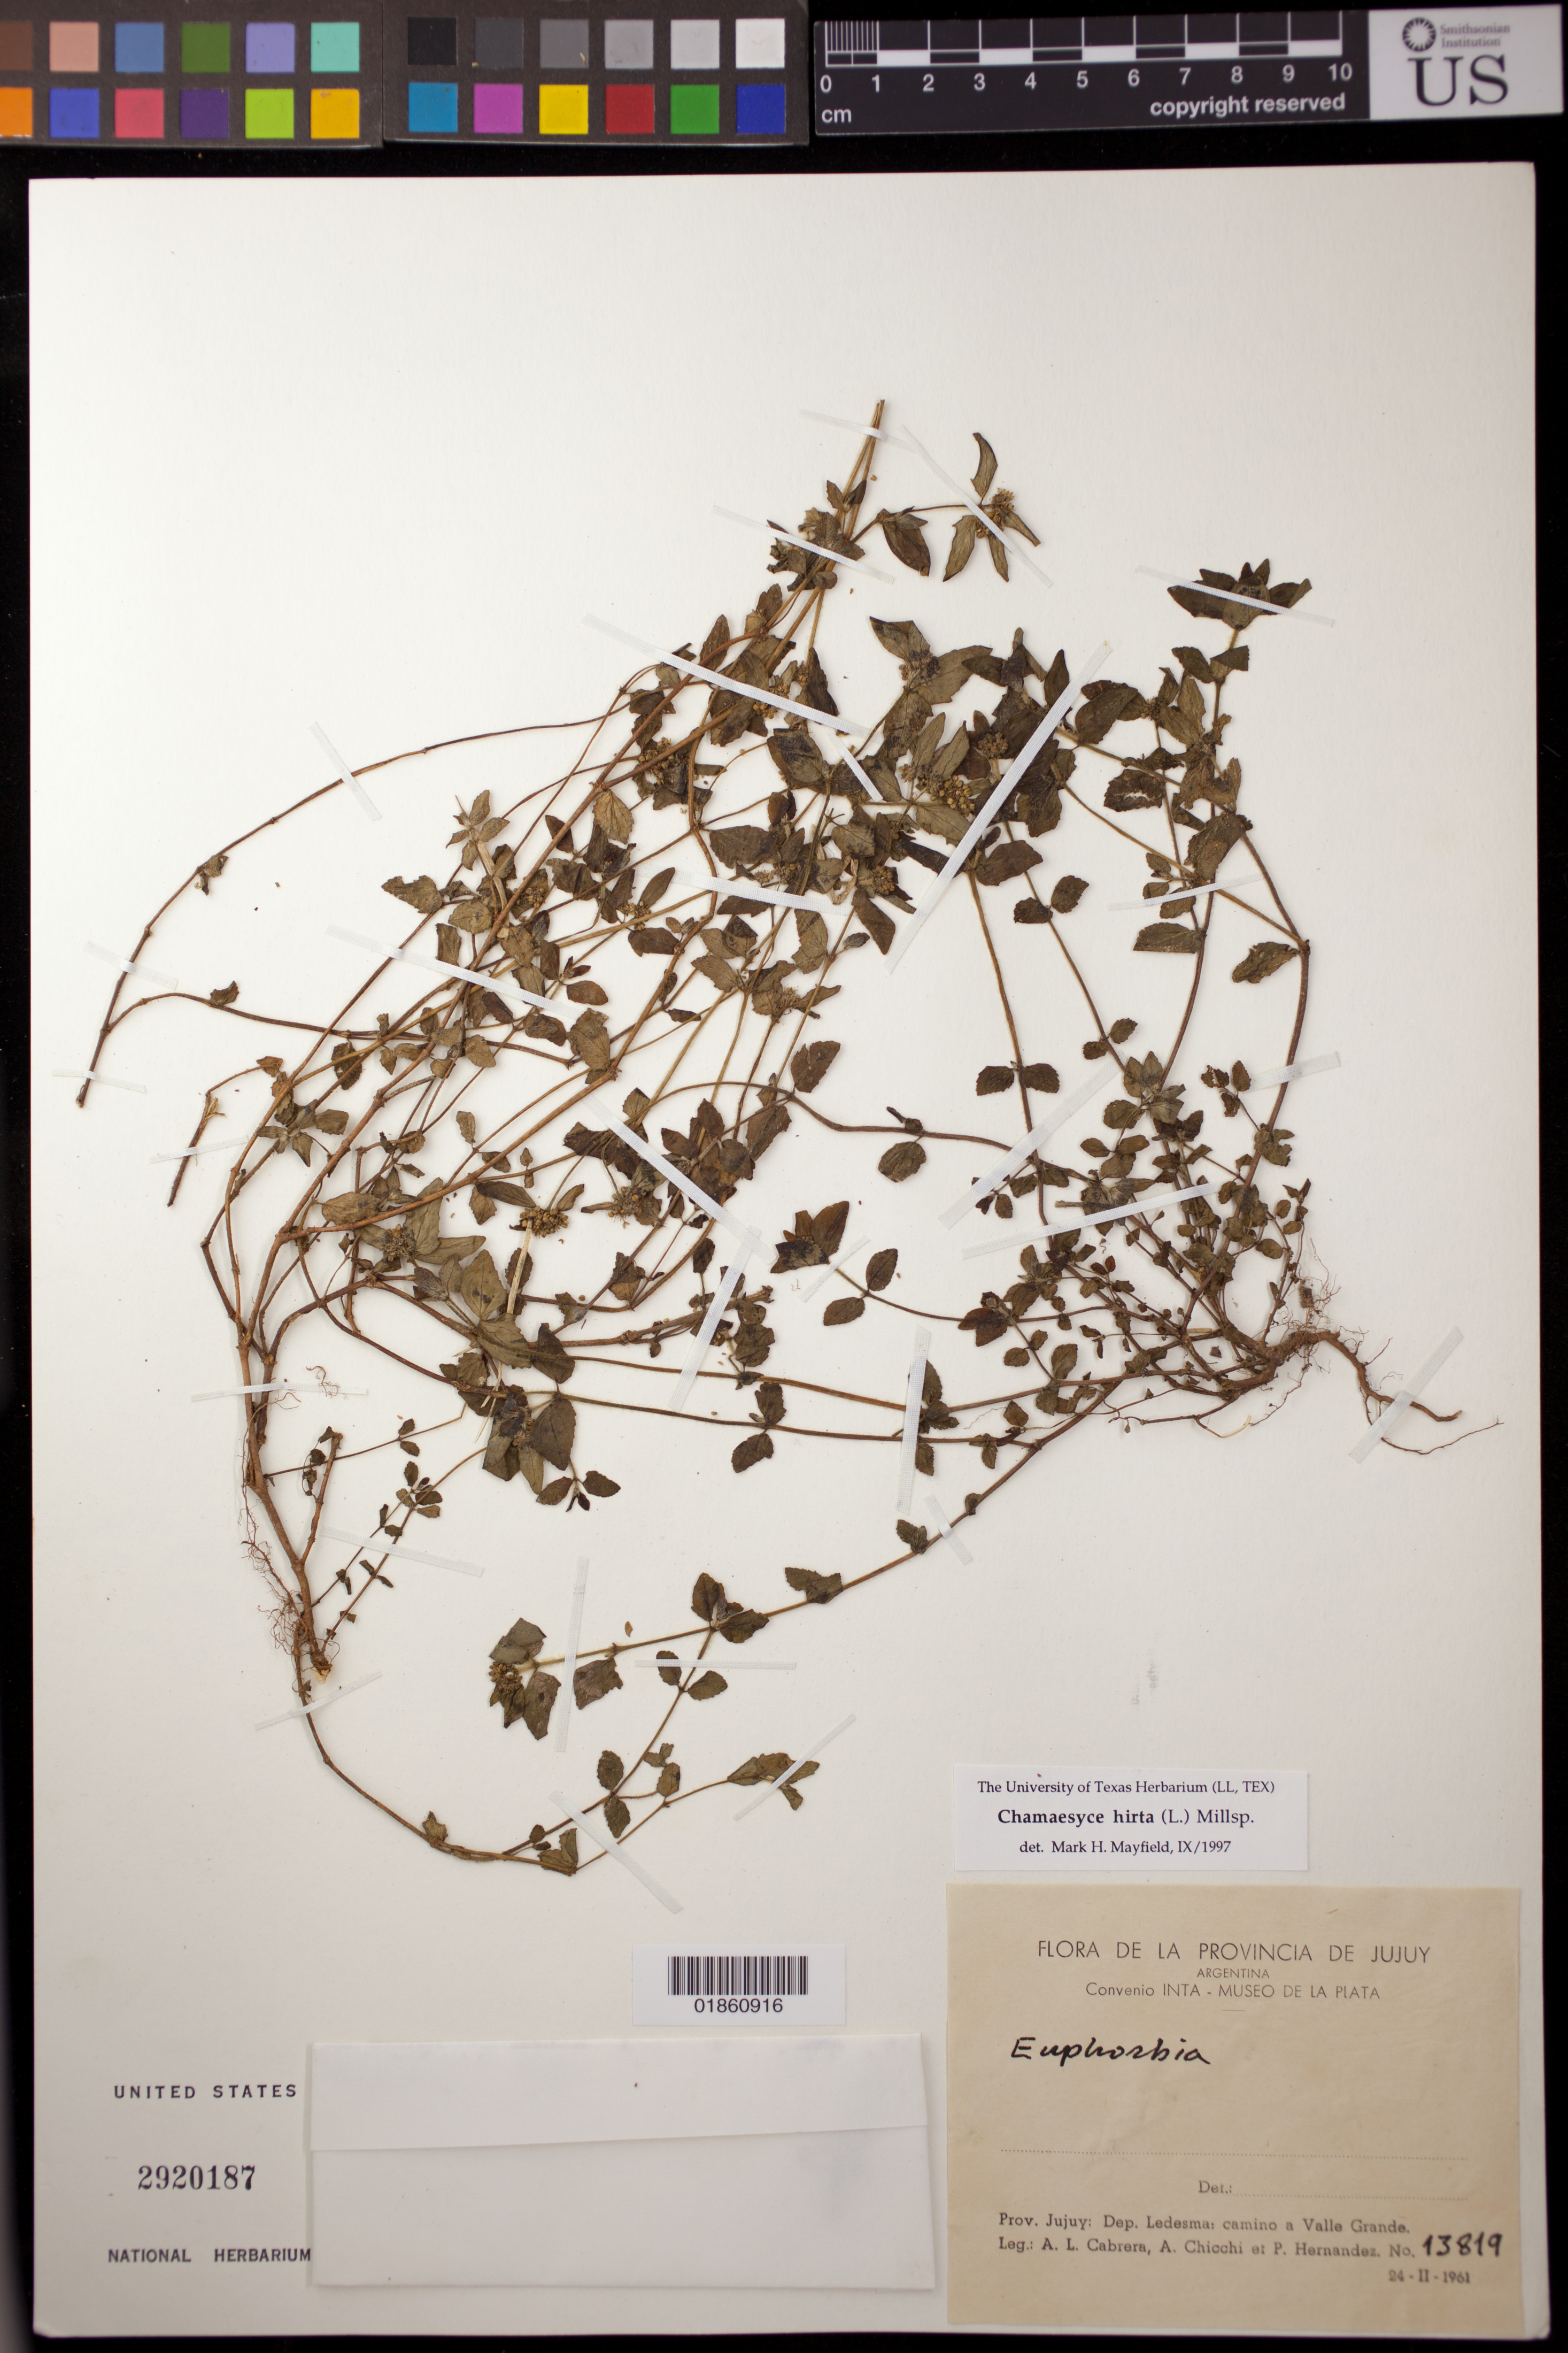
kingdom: Plantae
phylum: Tracheophyta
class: Magnoliopsida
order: Malpighiales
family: Euphorbiaceae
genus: Euphorbia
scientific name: Euphorbia hirta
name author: L.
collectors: A. L. Cabrera, A. Chicchi & P. Hernandez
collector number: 13819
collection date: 1961-02-24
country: Argentina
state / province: Jujuy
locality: Dep. Ledesma: camino a Valle Grande.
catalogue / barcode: US 2920187